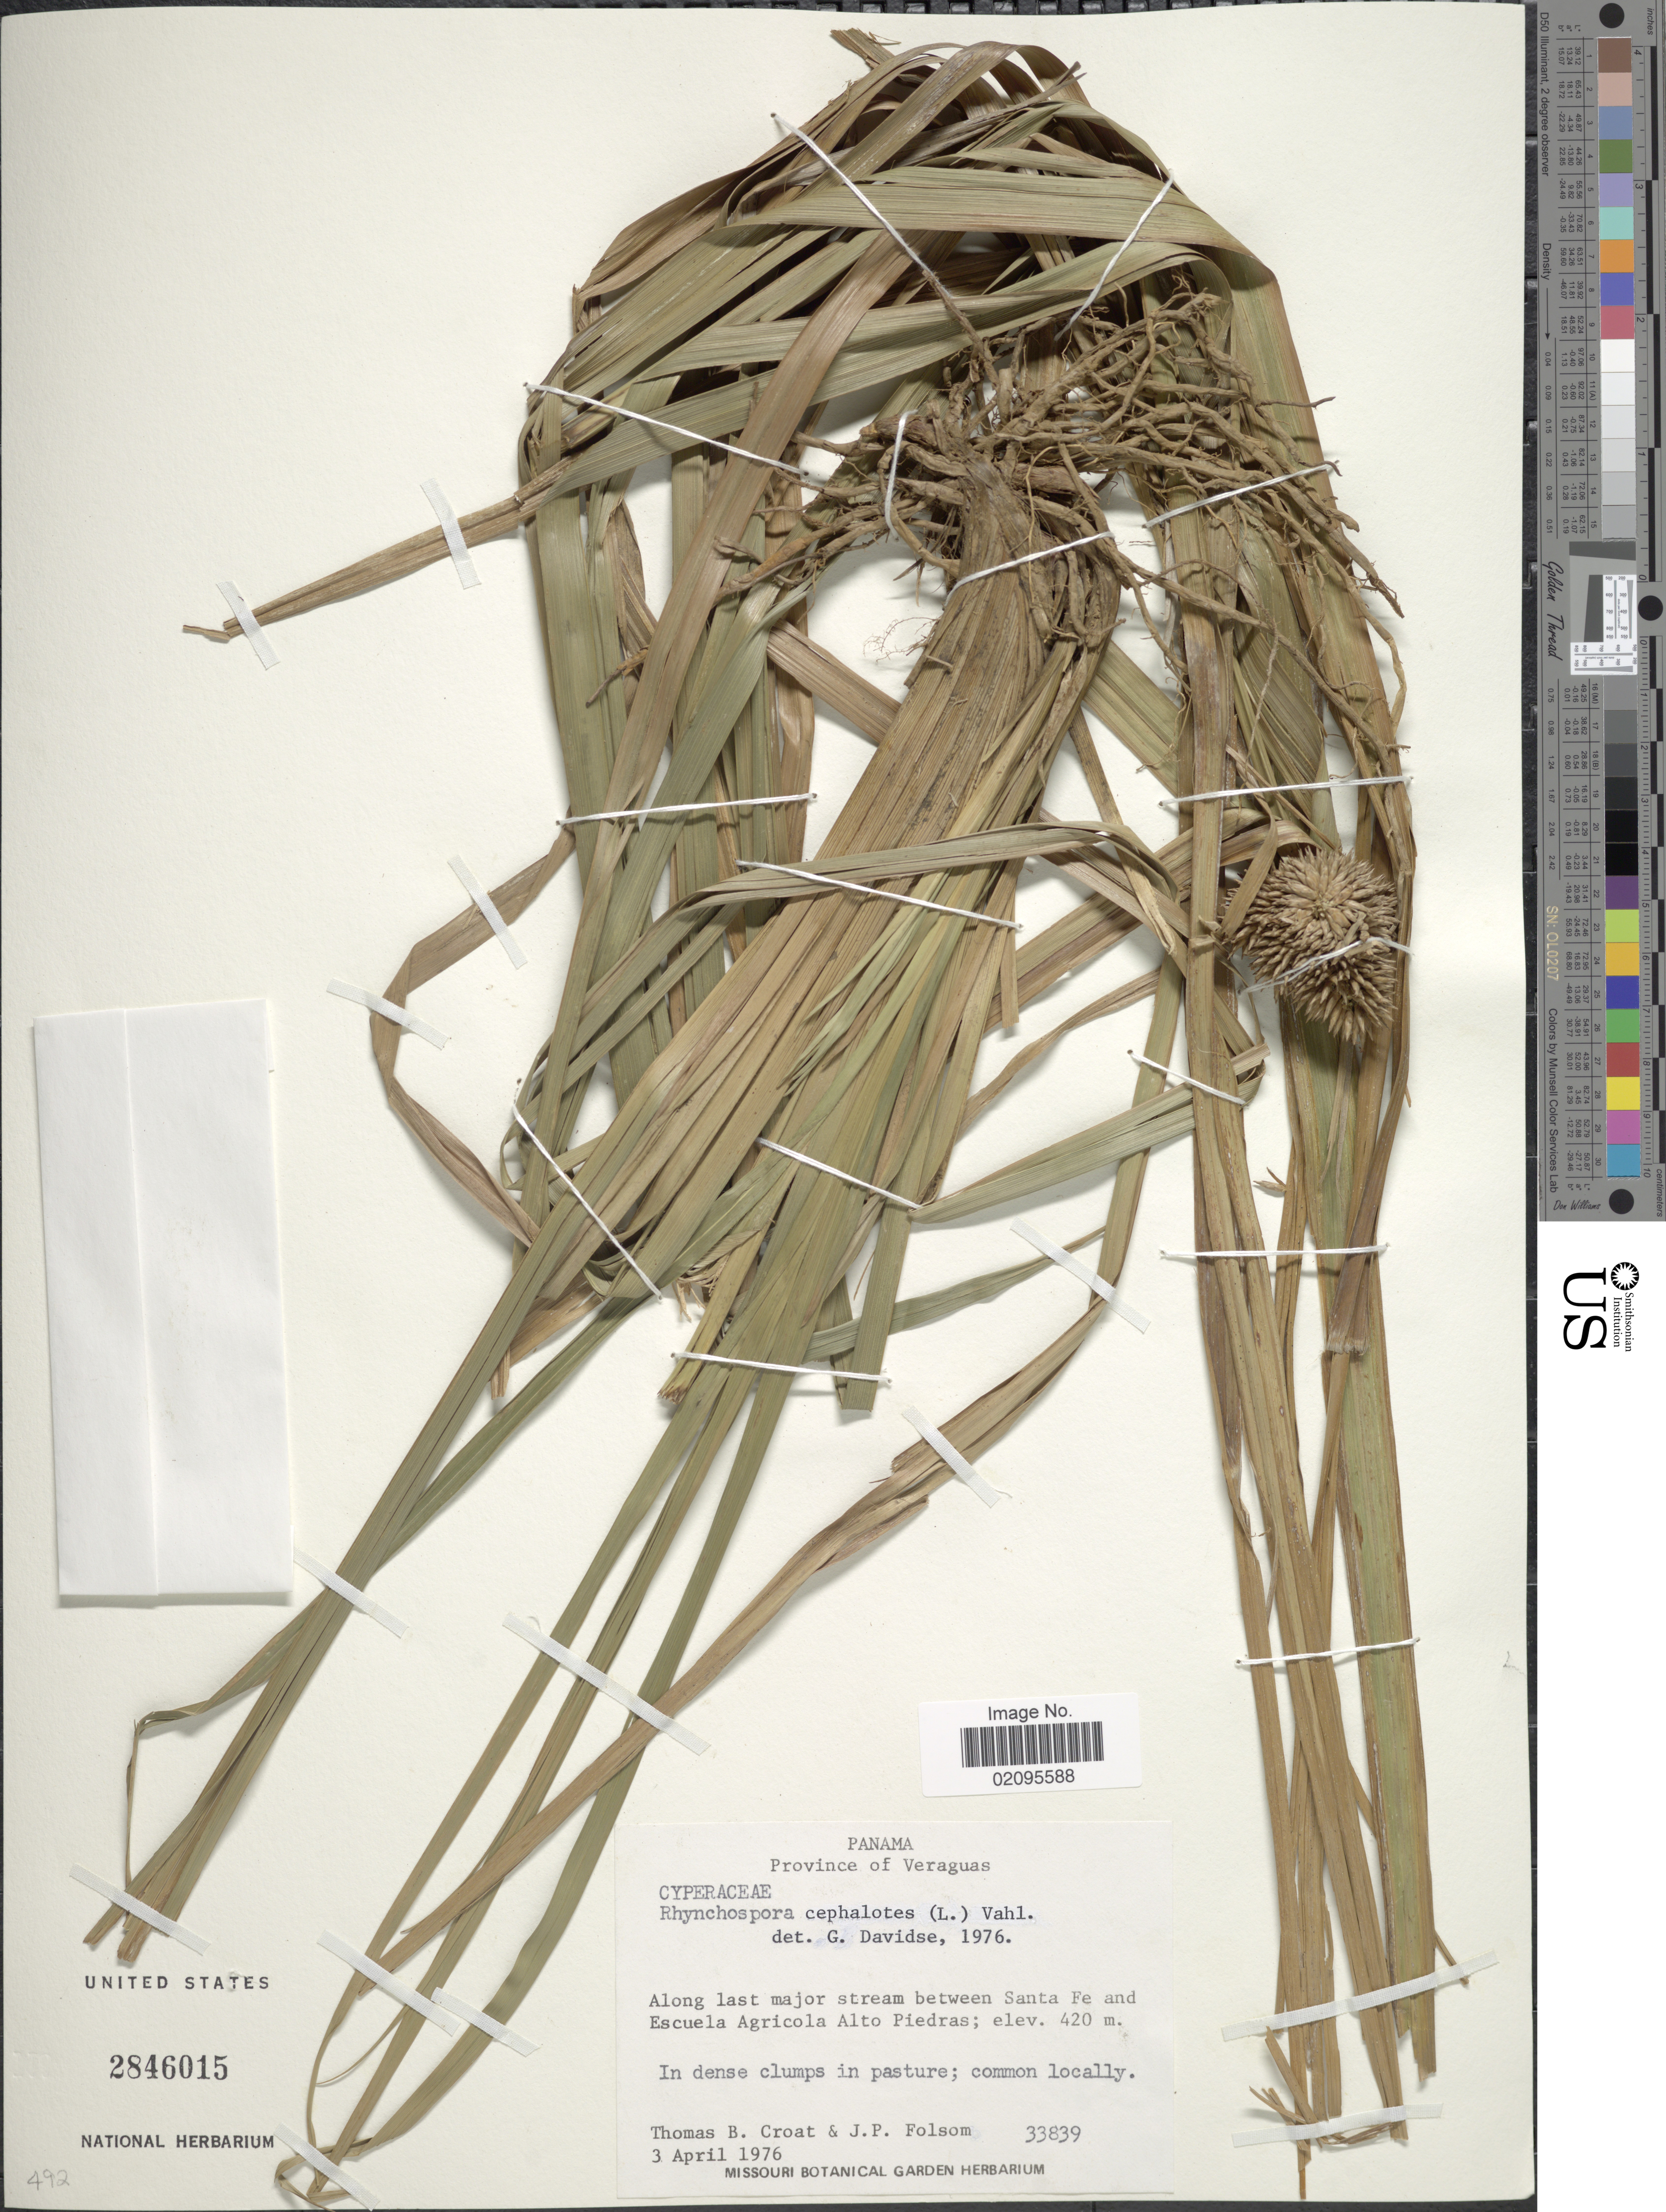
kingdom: Plantae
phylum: Tracheophyta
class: Liliopsida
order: Poales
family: Cyperaceae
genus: Rhynchospora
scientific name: Rhynchospora cephalotes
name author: (L.) Vahl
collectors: T. B. Croat & J. P. Folsom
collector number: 33839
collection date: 1976-04-03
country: Panama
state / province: Veraguas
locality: Along last major stream between Santa Fe and Escuela Agricola Alto Piedras.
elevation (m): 420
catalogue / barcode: US 2846015